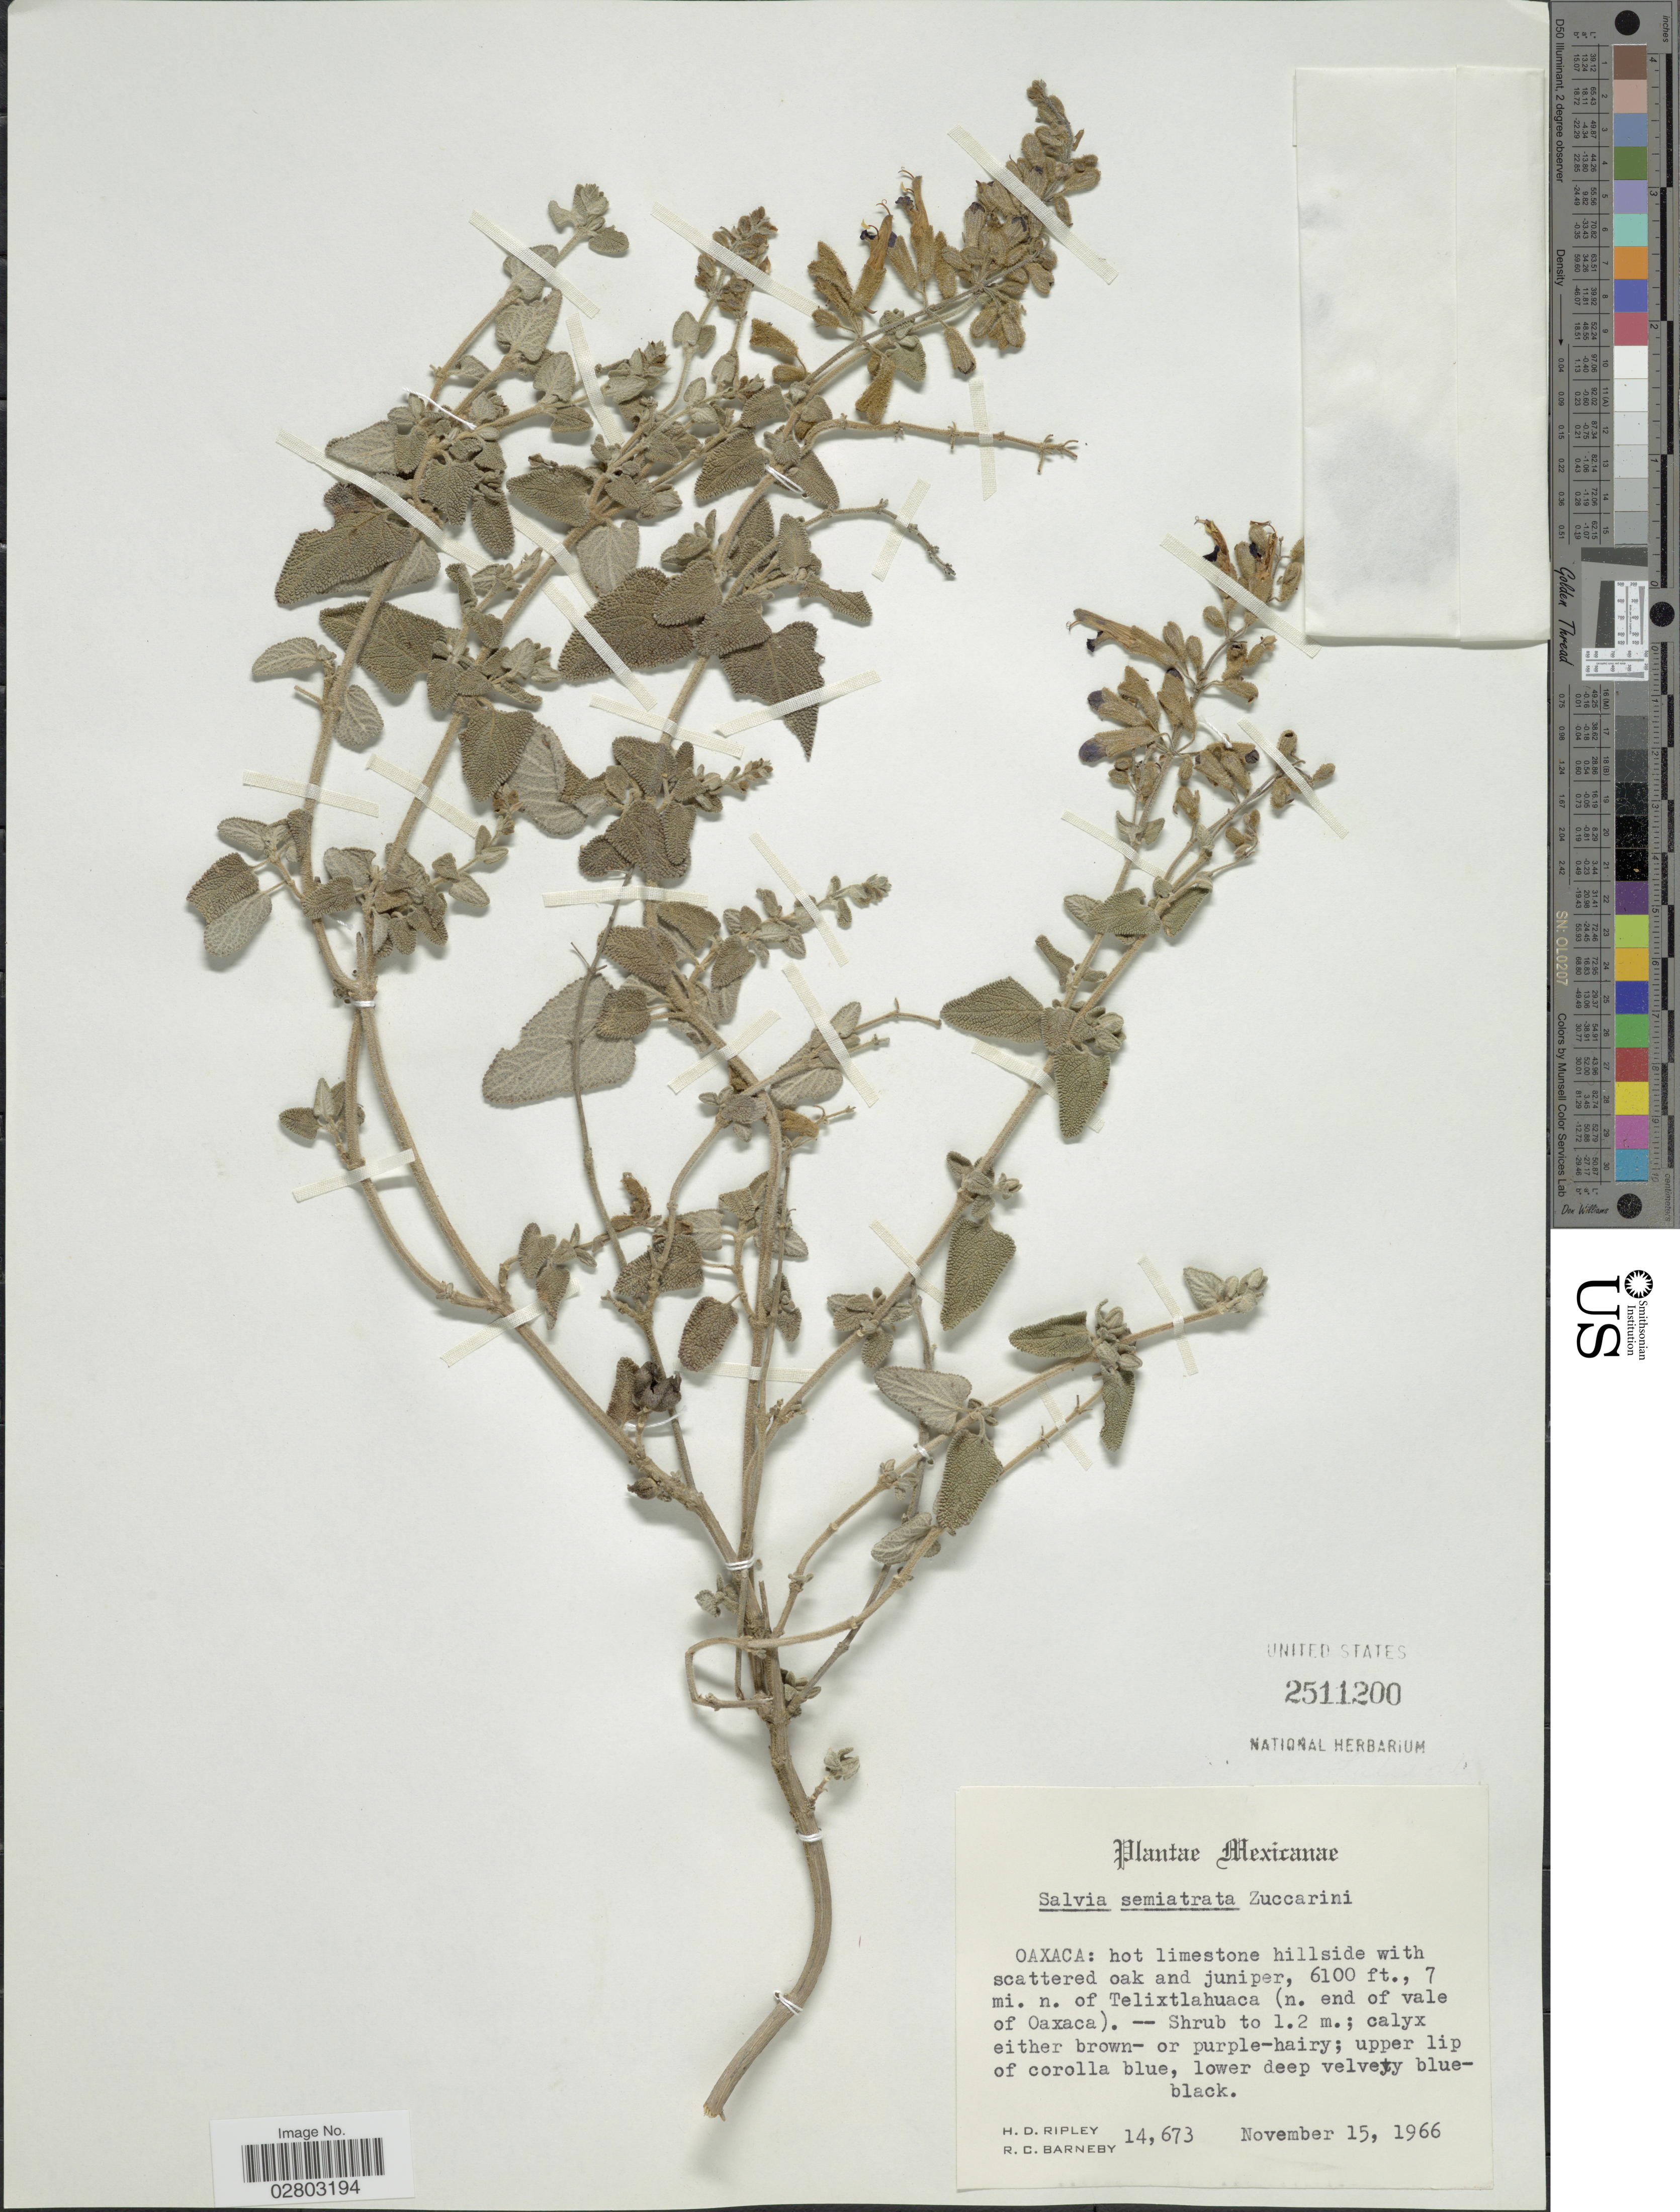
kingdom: Plantae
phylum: Tracheophyta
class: Magnoliopsida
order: Lamiales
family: Lamiaceae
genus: Salvia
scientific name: Salvia semiatrata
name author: Zucc.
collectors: H. Ripley & R. C. Barneby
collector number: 14673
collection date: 1966-11-15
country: Mexico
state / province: Oaxaca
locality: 7 mi. n. of Telixtlahuaca (n. end of vale of Oaxaca).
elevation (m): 1859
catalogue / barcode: US 2511200